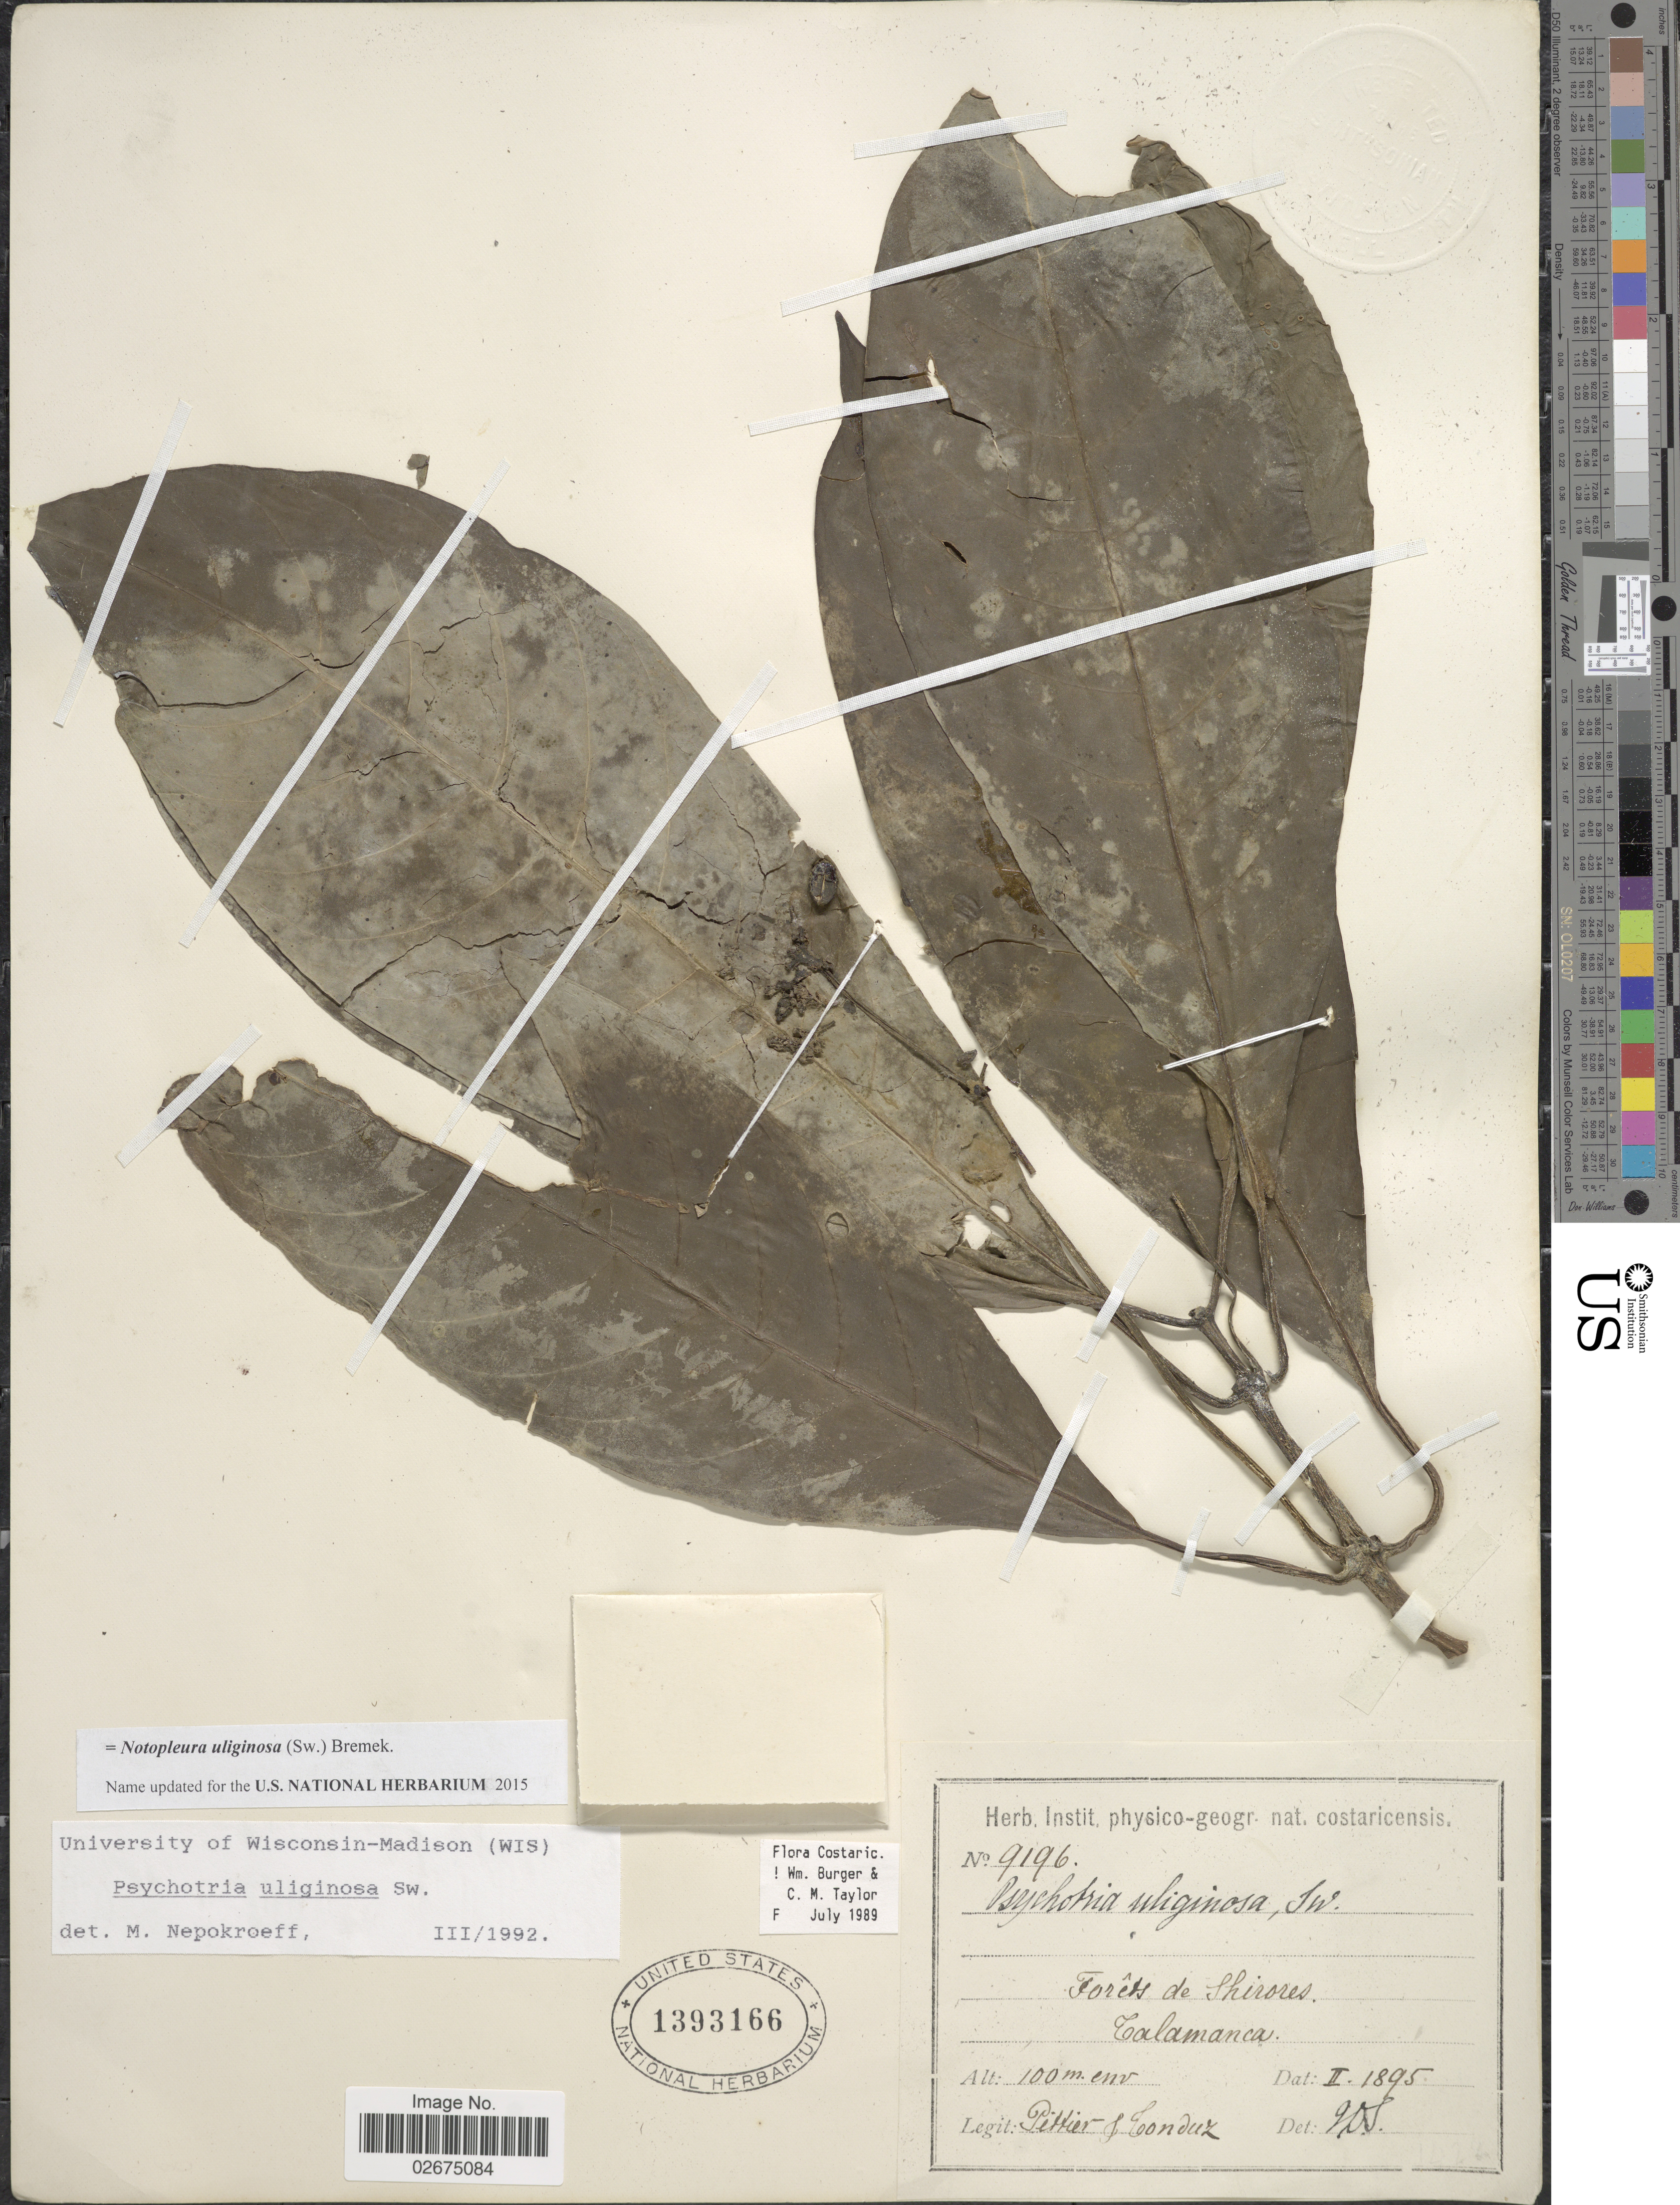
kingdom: Plantae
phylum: Tracheophyta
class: Magnoliopsida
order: Gentianales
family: Rubiaceae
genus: Notopleura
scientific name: Notopleura uliginosa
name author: (Sw.) Bremek.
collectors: Pittier, -- & Tonduz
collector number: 9196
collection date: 1895-02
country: Costa Rica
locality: Forets de Shirores. Talamanca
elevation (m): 100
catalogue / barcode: US 1393166